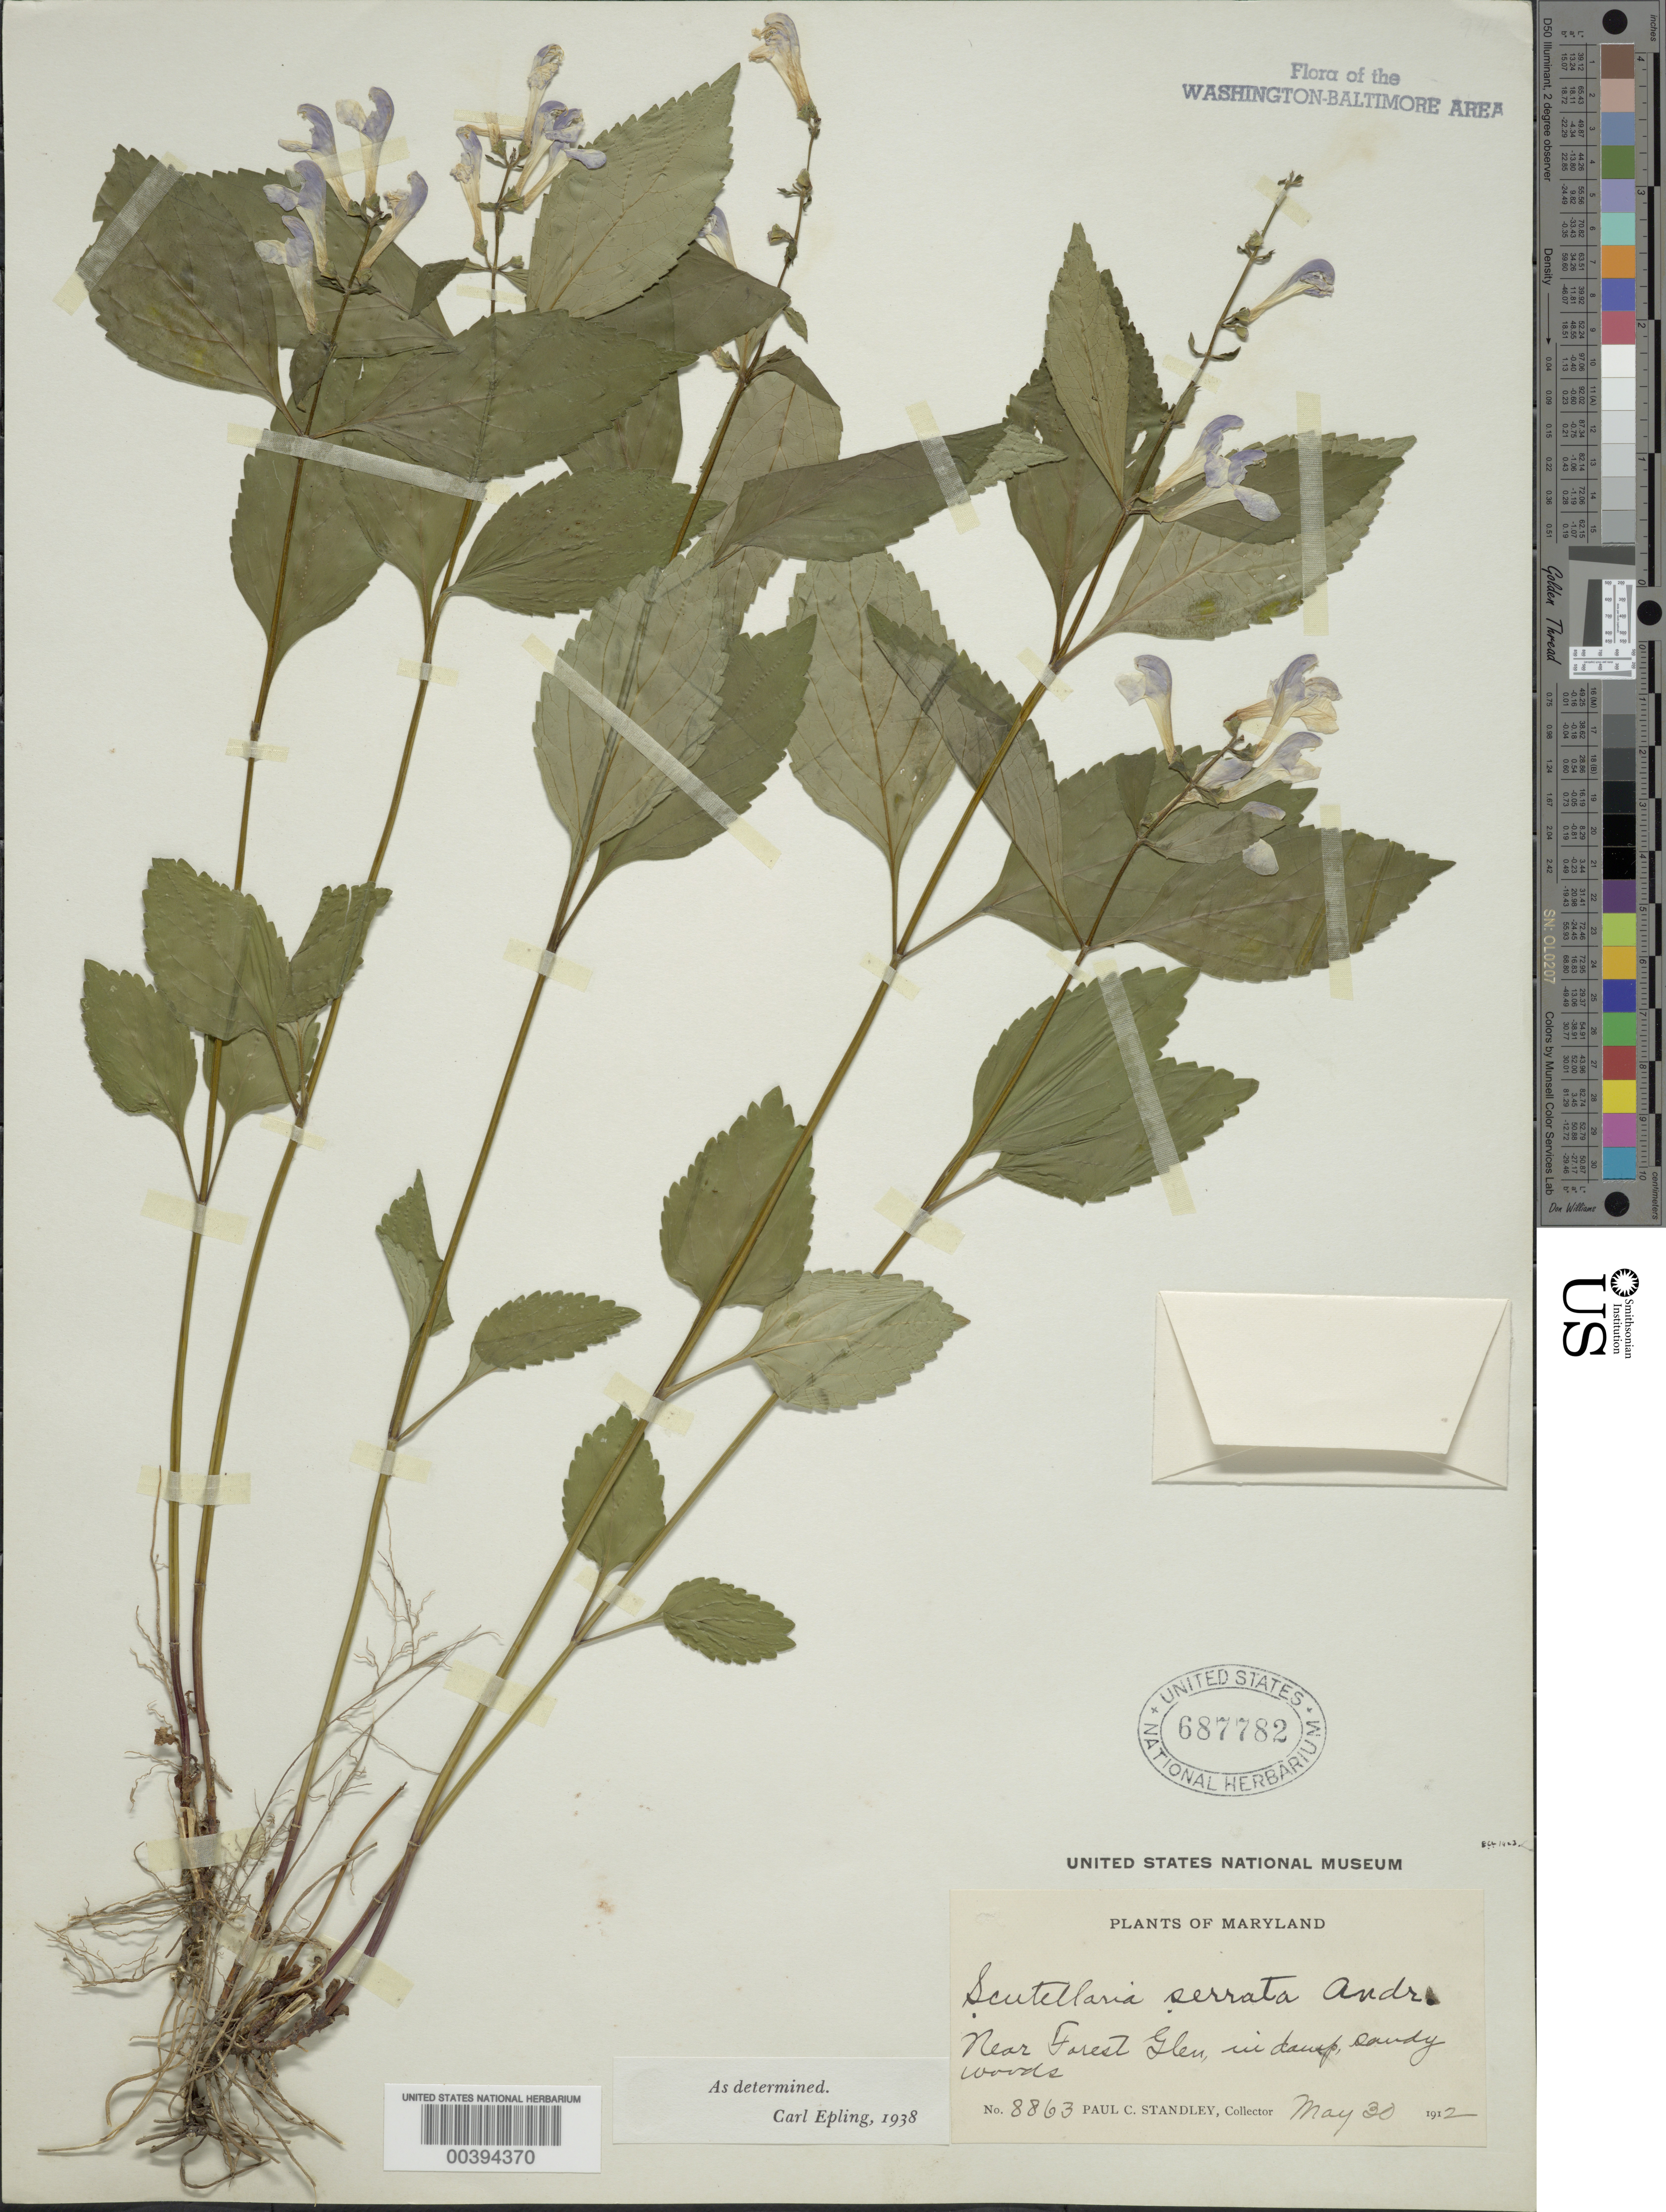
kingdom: Plantae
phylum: Tracheophyta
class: Magnoliopsida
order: Lamiales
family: Lamiaceae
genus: Scutellaria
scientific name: Scutellaria serrata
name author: Andrews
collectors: P. C. Standley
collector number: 8863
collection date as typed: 30 May 1912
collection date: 1912-05-30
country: United States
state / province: Maryland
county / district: Montgomery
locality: Near Forest Glen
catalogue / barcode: US 687782